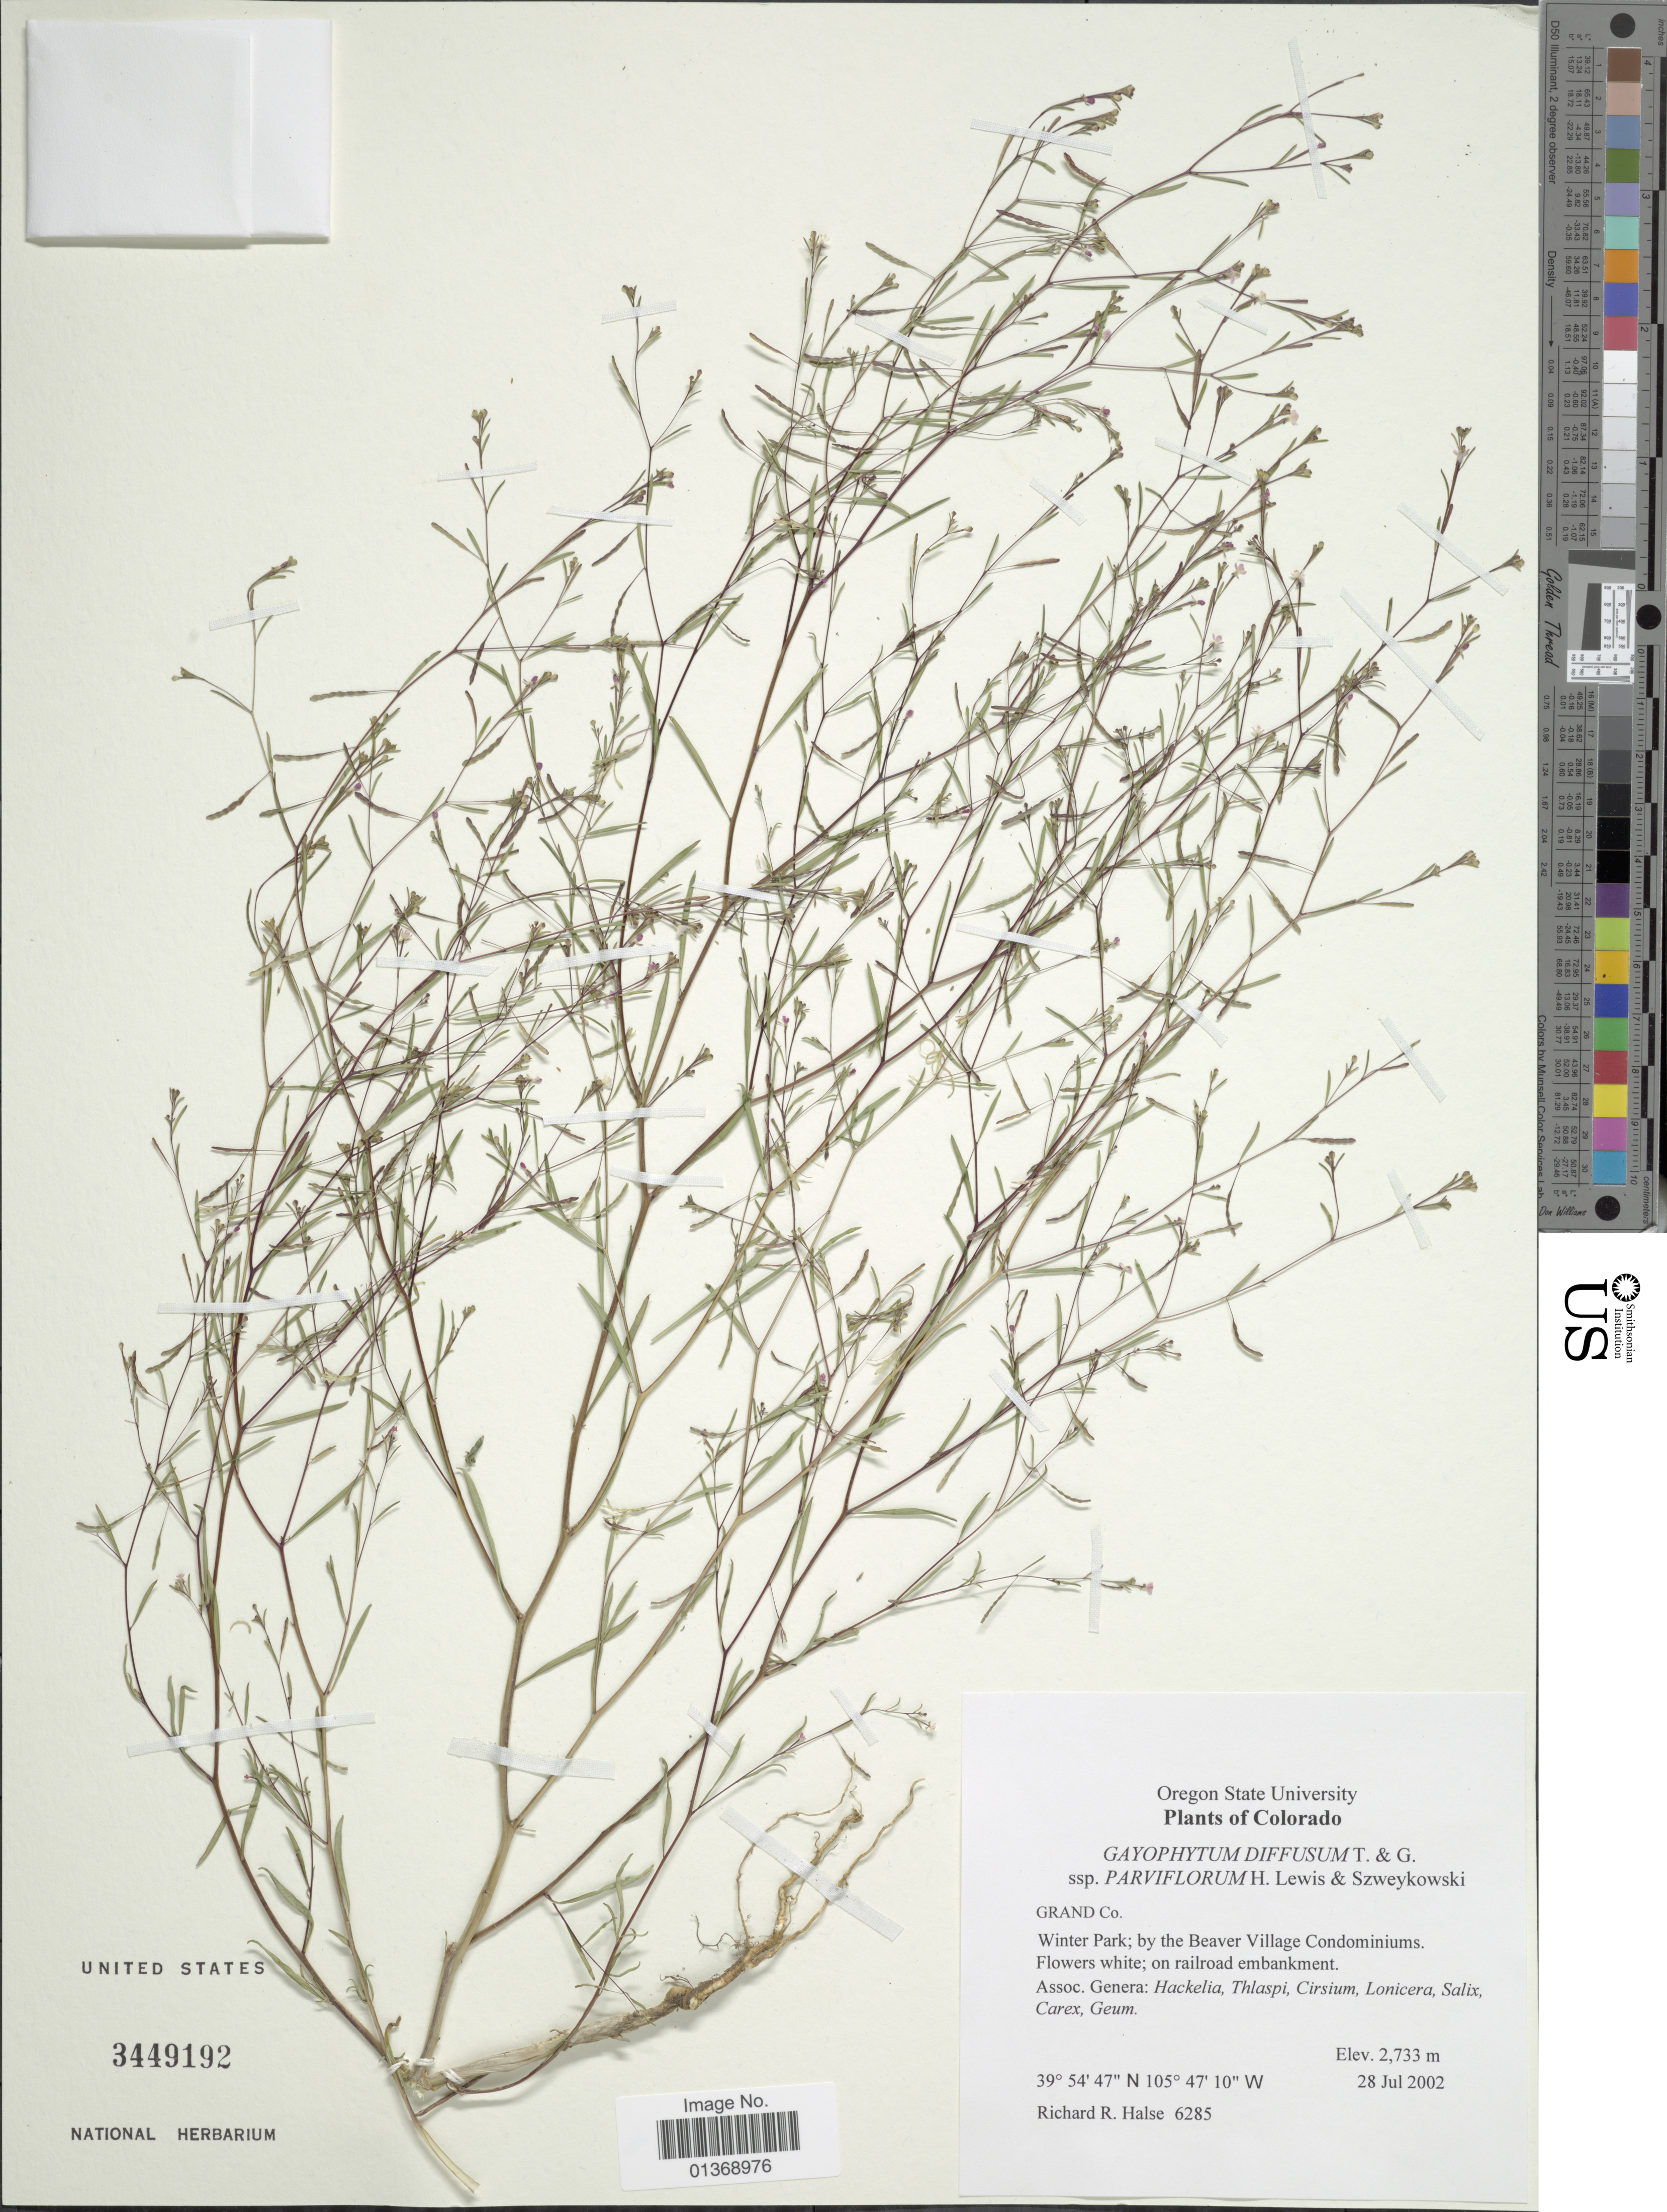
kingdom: Plantae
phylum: Tracheophyta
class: Magnoliopsida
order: Myrtales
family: Onagraceae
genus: Gayophytum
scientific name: Gayophytum diffusum subsp. parviflorum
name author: F. H. Lewis & Szweyk.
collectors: R. Halse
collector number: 6285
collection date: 2002-07-28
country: United States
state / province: Colorado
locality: Grand Co. Winterpark; by the Beaver Village Condominiums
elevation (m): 2733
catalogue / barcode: US 3449192